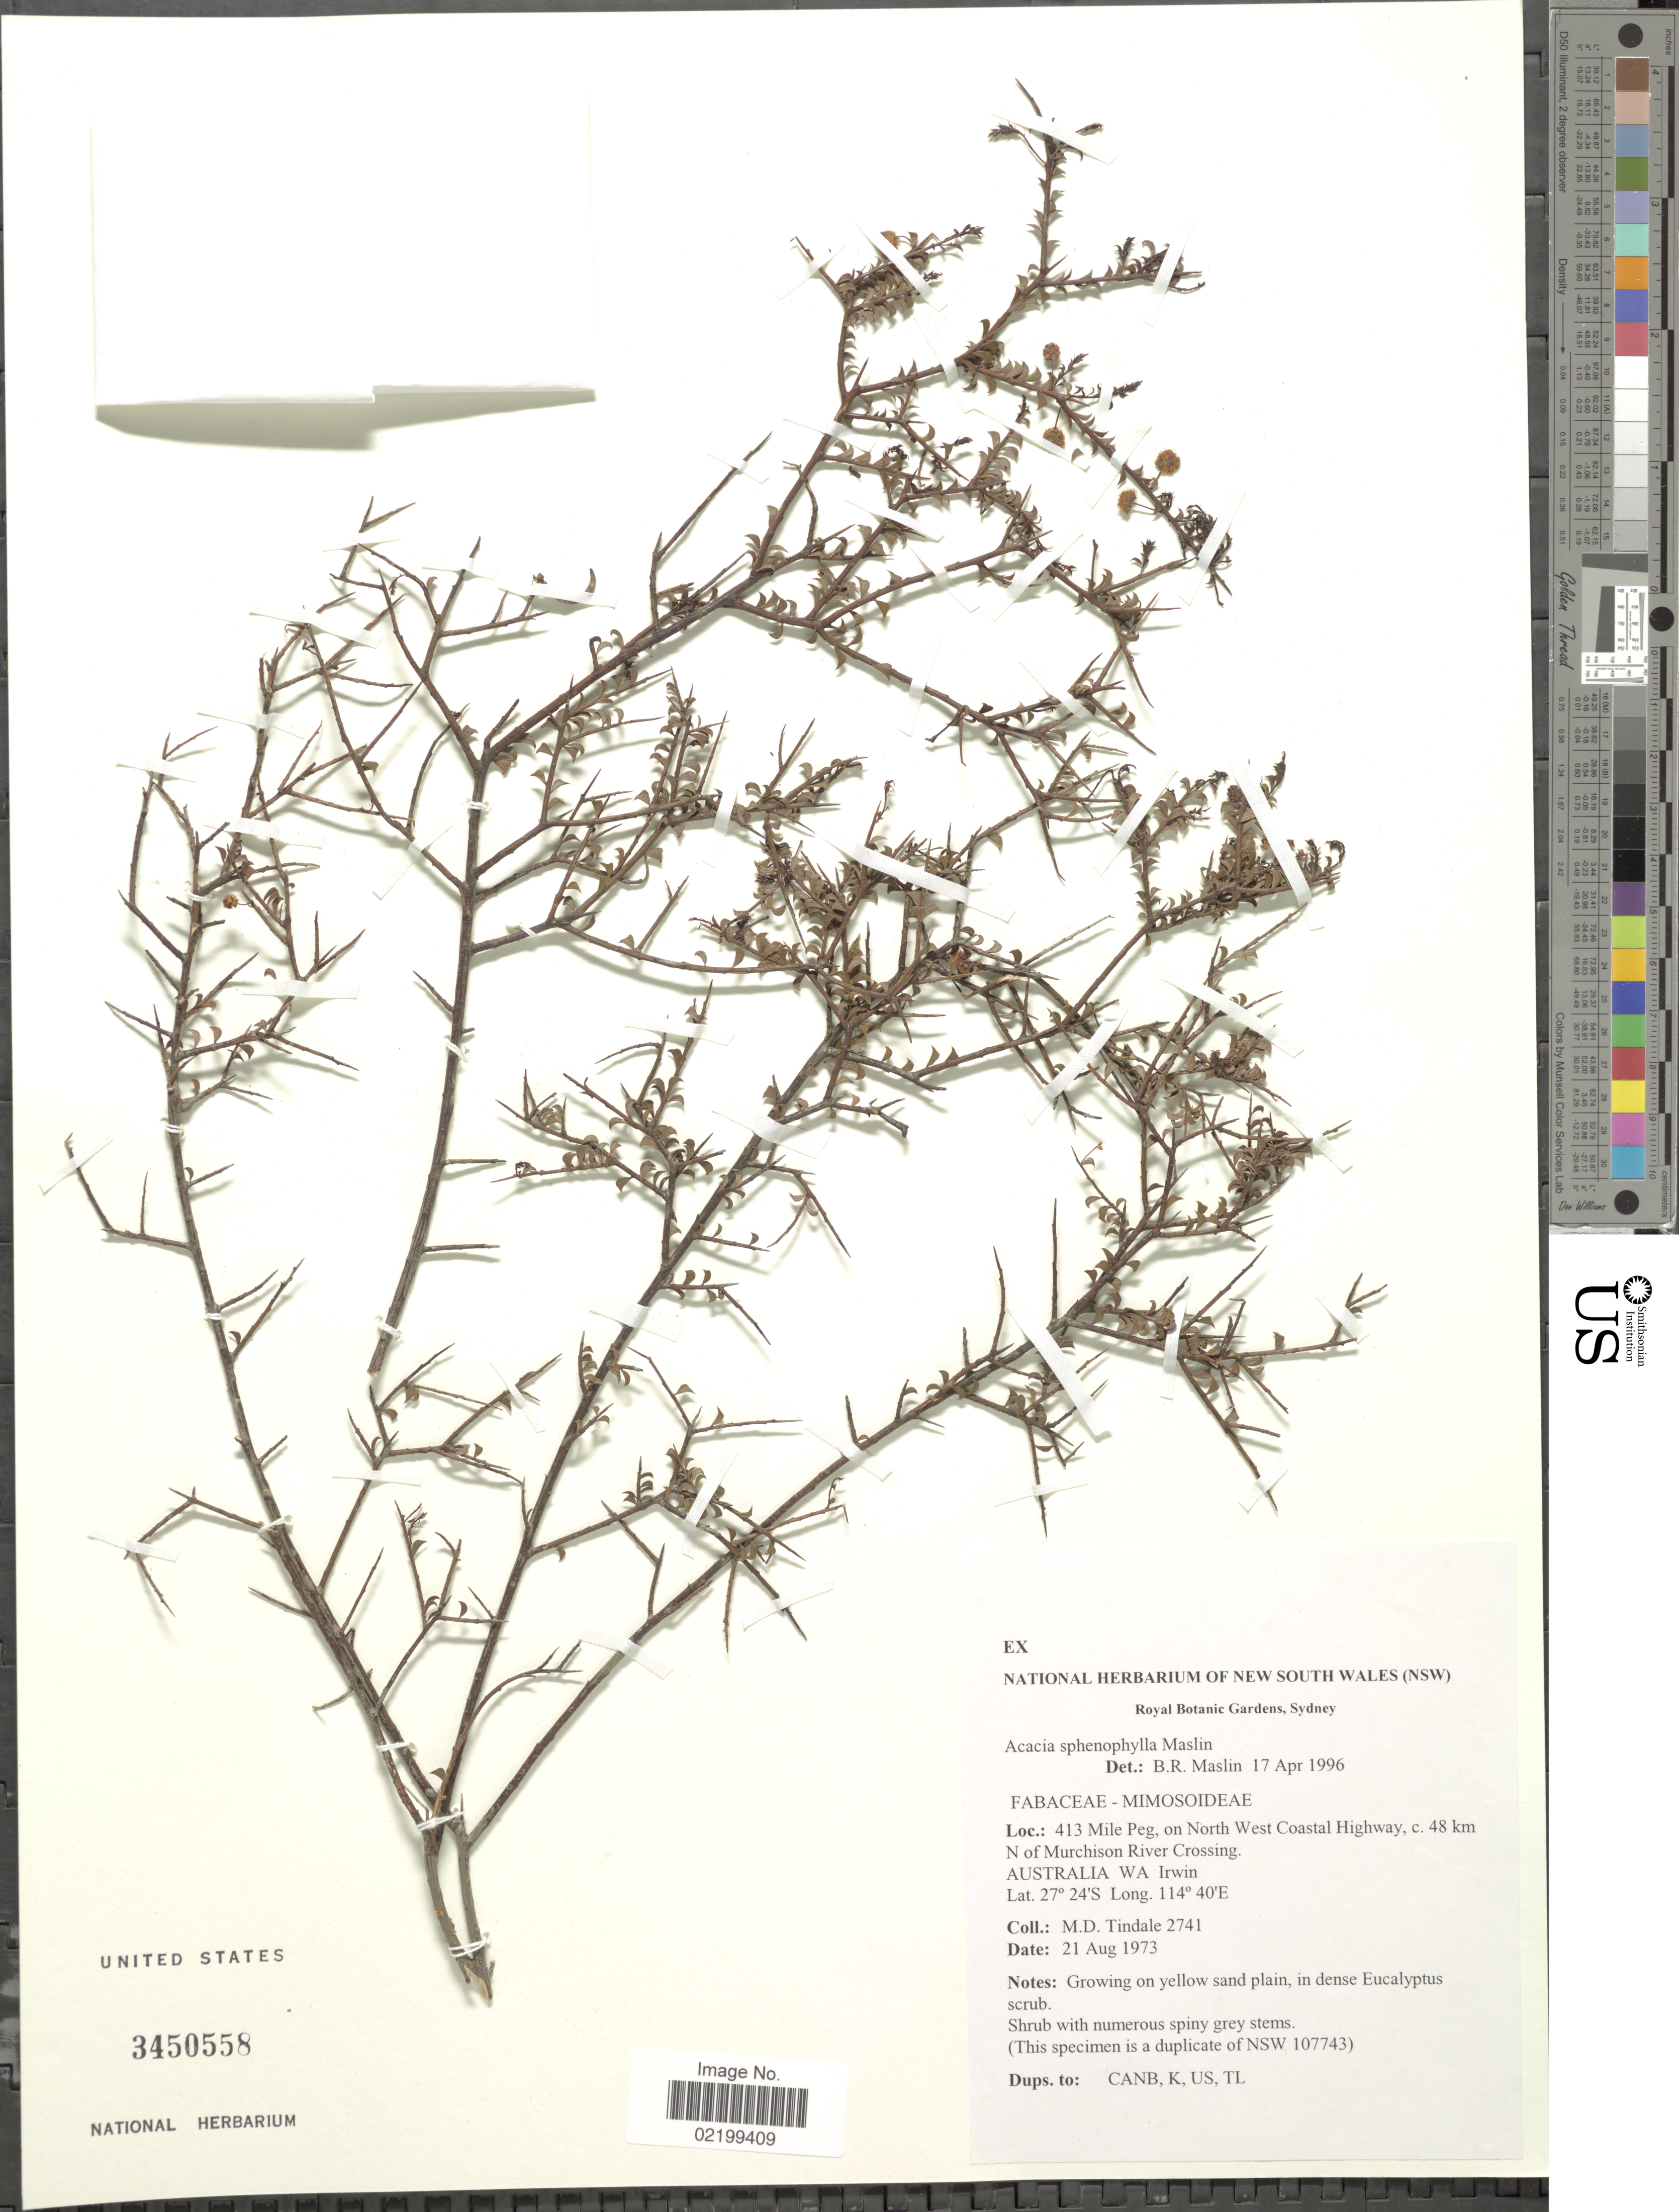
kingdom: Plantae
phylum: Tracheophyta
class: Magnoliopsida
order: Fabales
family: Fabaceae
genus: Acacia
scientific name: Acacia sphenophylla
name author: Maslin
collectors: M. D. Tindale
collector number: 2741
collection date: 1973-08-21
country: Australia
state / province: Western Australia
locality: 413 Mile Peg., on North West Coastal Highway, c. 48 km N of Murchison River Crossing, Irwin, growing on yellow sand plain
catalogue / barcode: US 3450558